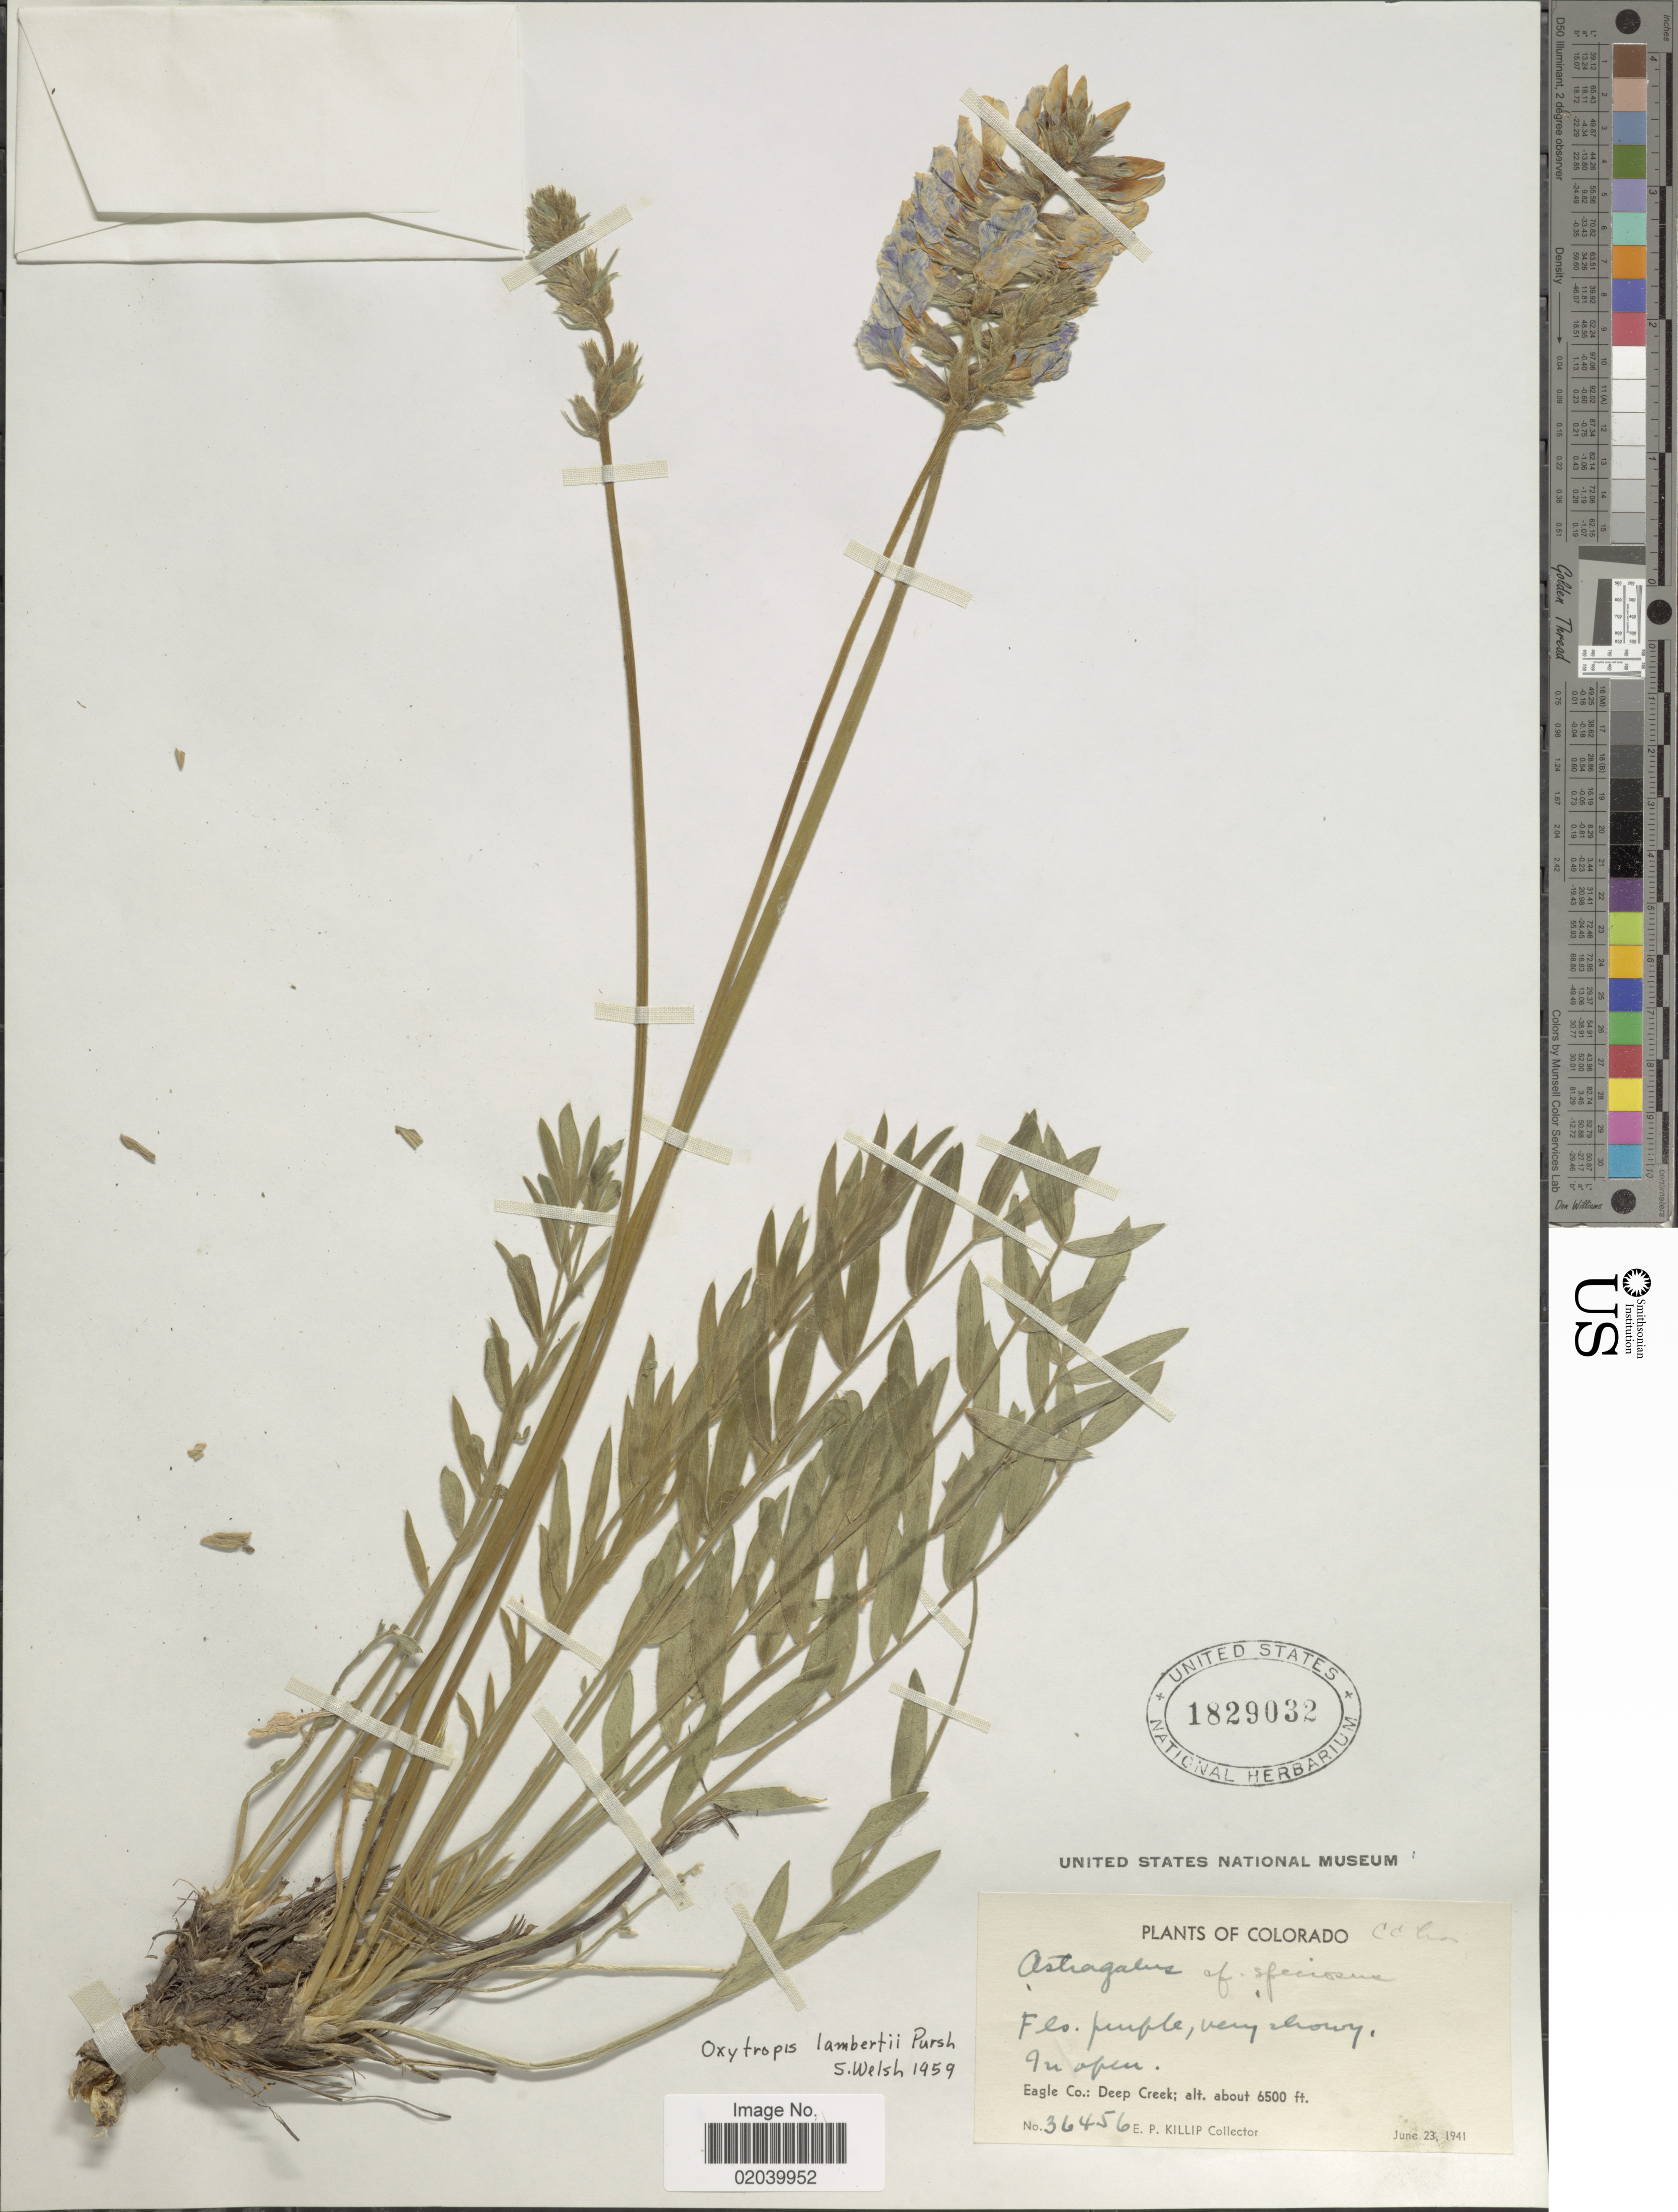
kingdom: Plantae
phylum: Tracheophyta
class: Magnoliopsida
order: Fabales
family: Fabaceae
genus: Oxytropis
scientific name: Oxytropis lambertii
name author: Pursh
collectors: E. P. Killip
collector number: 36456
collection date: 1941-06-23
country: United States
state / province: Colorado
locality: Eagle Co.: Deep Creek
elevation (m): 1981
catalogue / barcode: US 1829032